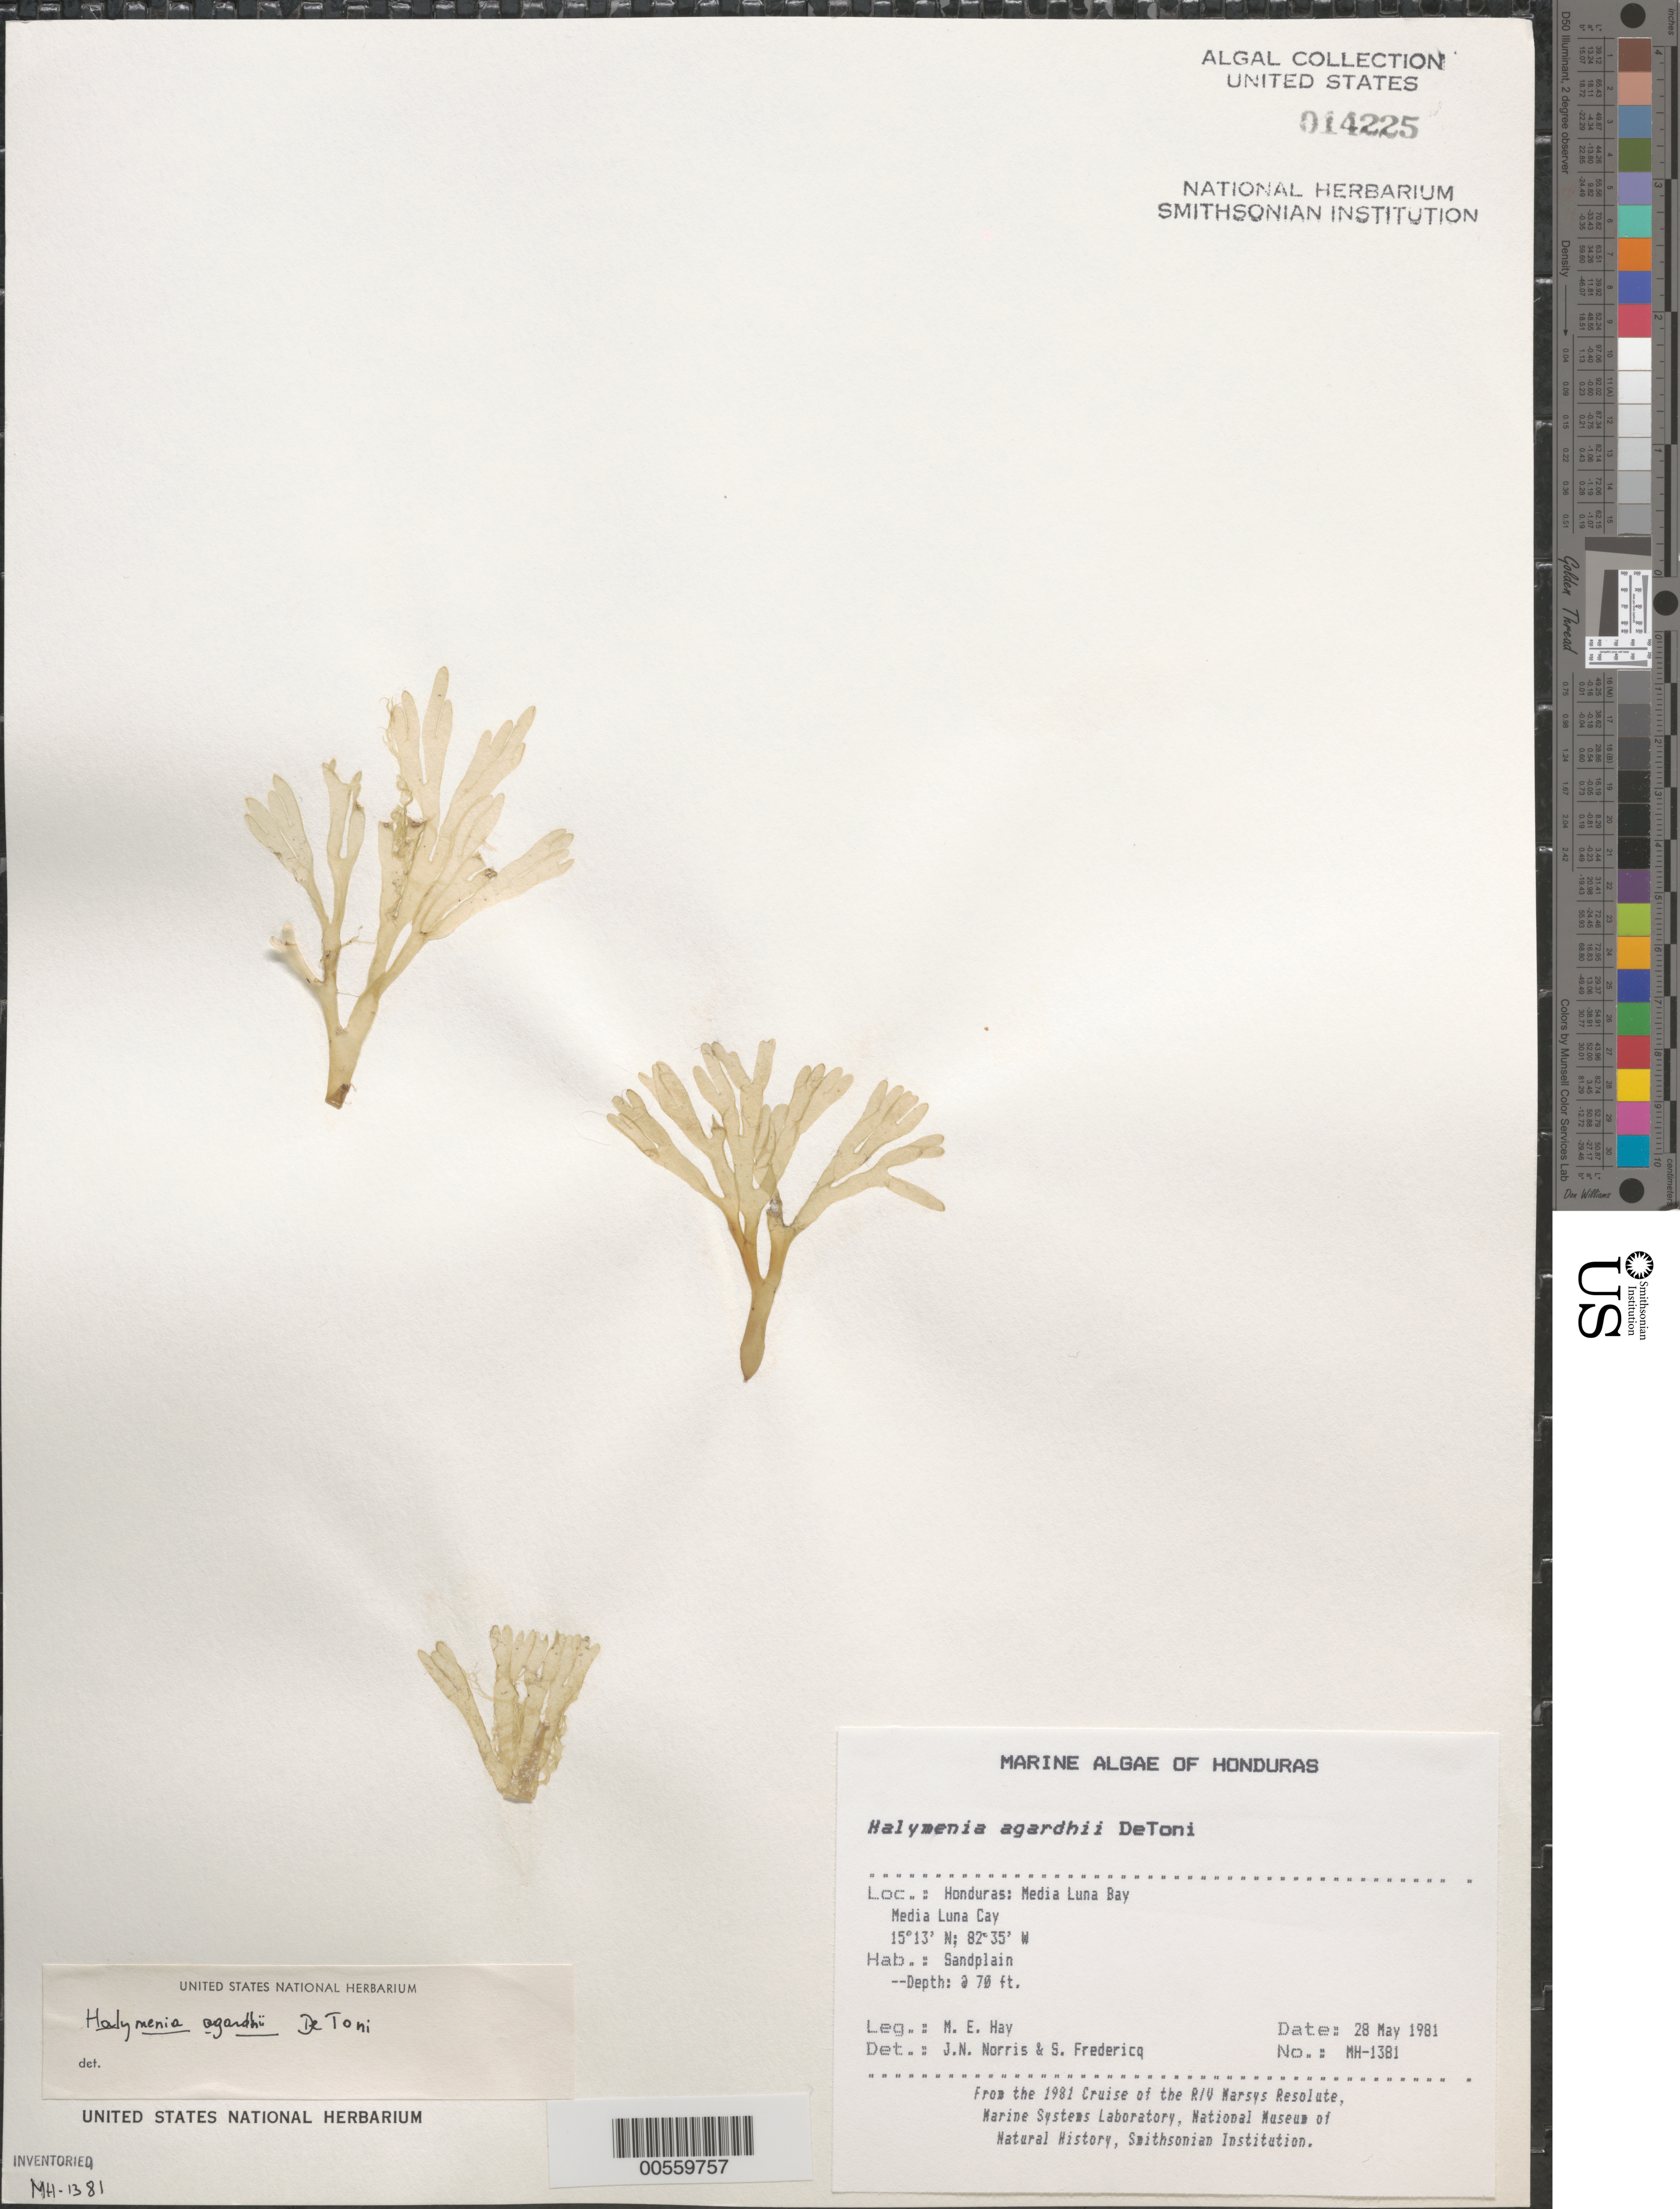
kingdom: Plantae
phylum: Rhodophyta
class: Florideophyceae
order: Sebdeniales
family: Sebdeniaceae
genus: Sebdenia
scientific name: Sebdenia flabellata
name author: (J. Agardh) P.G. Parkinson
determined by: Algae name updating Project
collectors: M. E. Hay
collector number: MEH-1381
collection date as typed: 28 May 1981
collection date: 1981-05-28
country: Honduras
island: Media Luna Cay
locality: Media Luna Bay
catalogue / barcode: US 14225